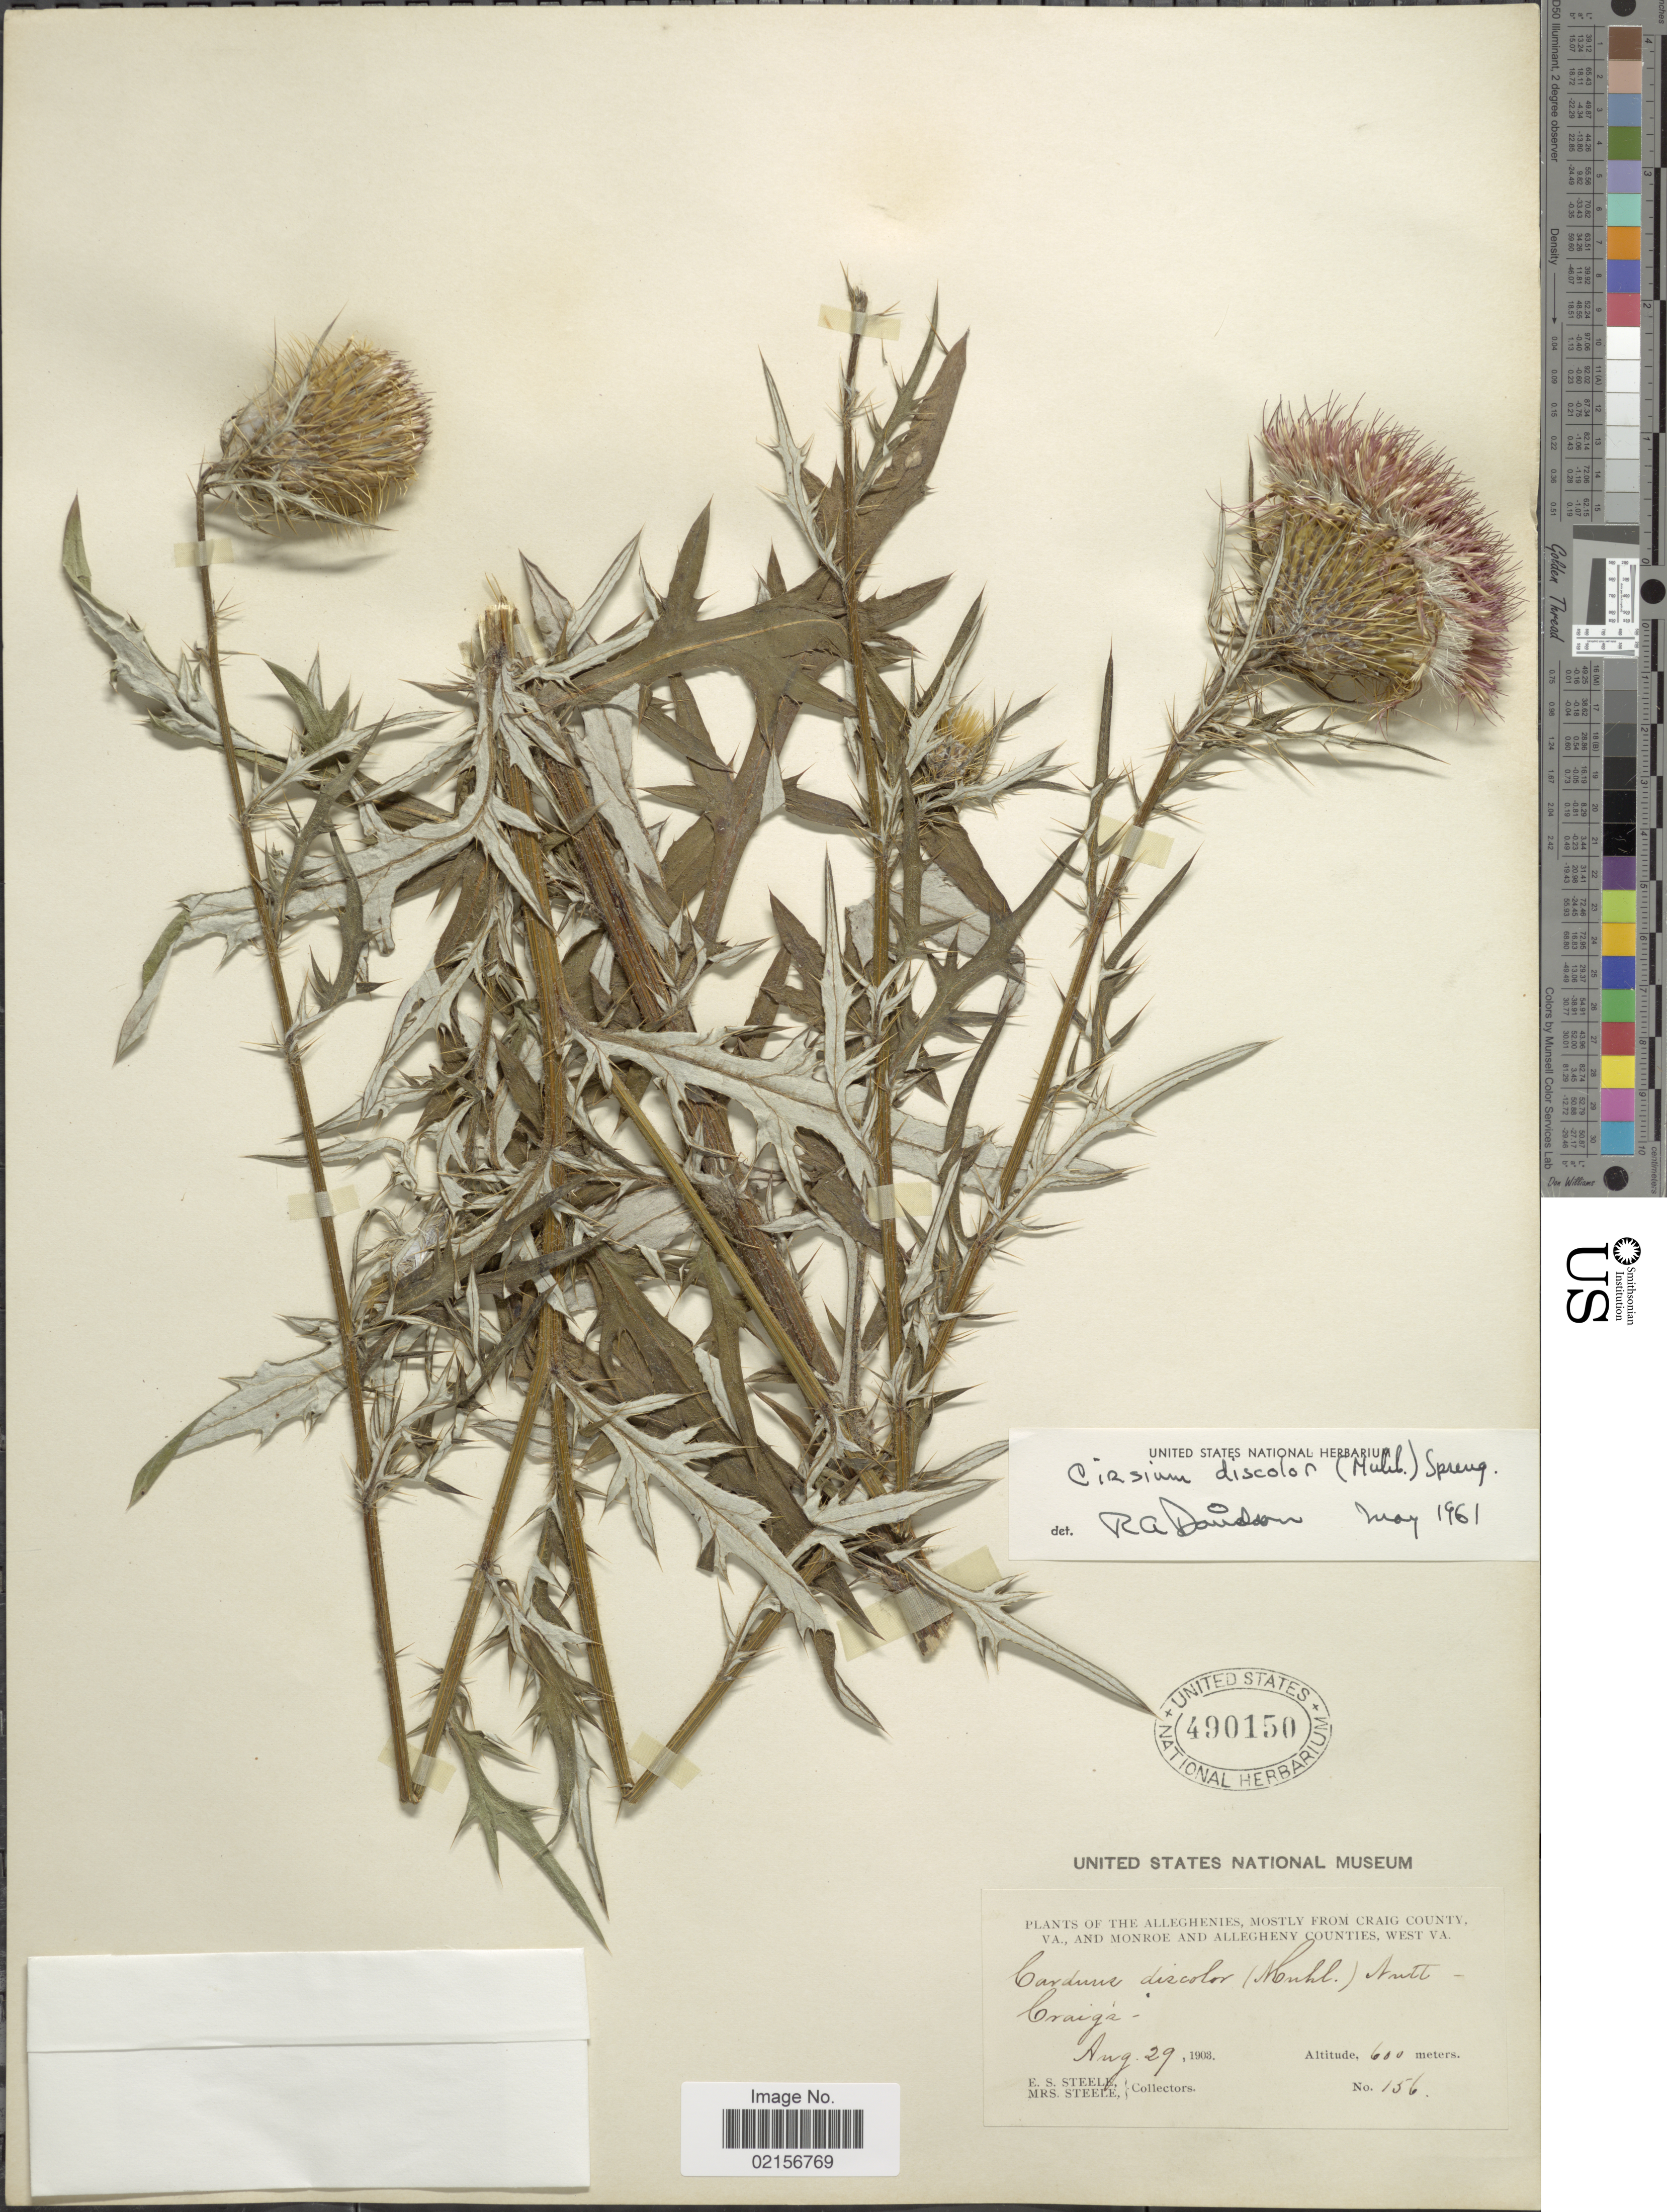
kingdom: Plantae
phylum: Tracheophyta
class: Magnoliopsida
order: Asterales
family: Asteraceae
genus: Cirsium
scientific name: Cirsium discolor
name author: (Muhl. ex Willd.) Spreng.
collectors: E. Steele & Mrs. E. S. Steele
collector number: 156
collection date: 1903-08-29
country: United States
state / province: West Virginia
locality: Alleghenies, mostly from Craig County, Va., and Monroe and Alleghany Counties, Craig's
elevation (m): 600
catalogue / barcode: US 490150